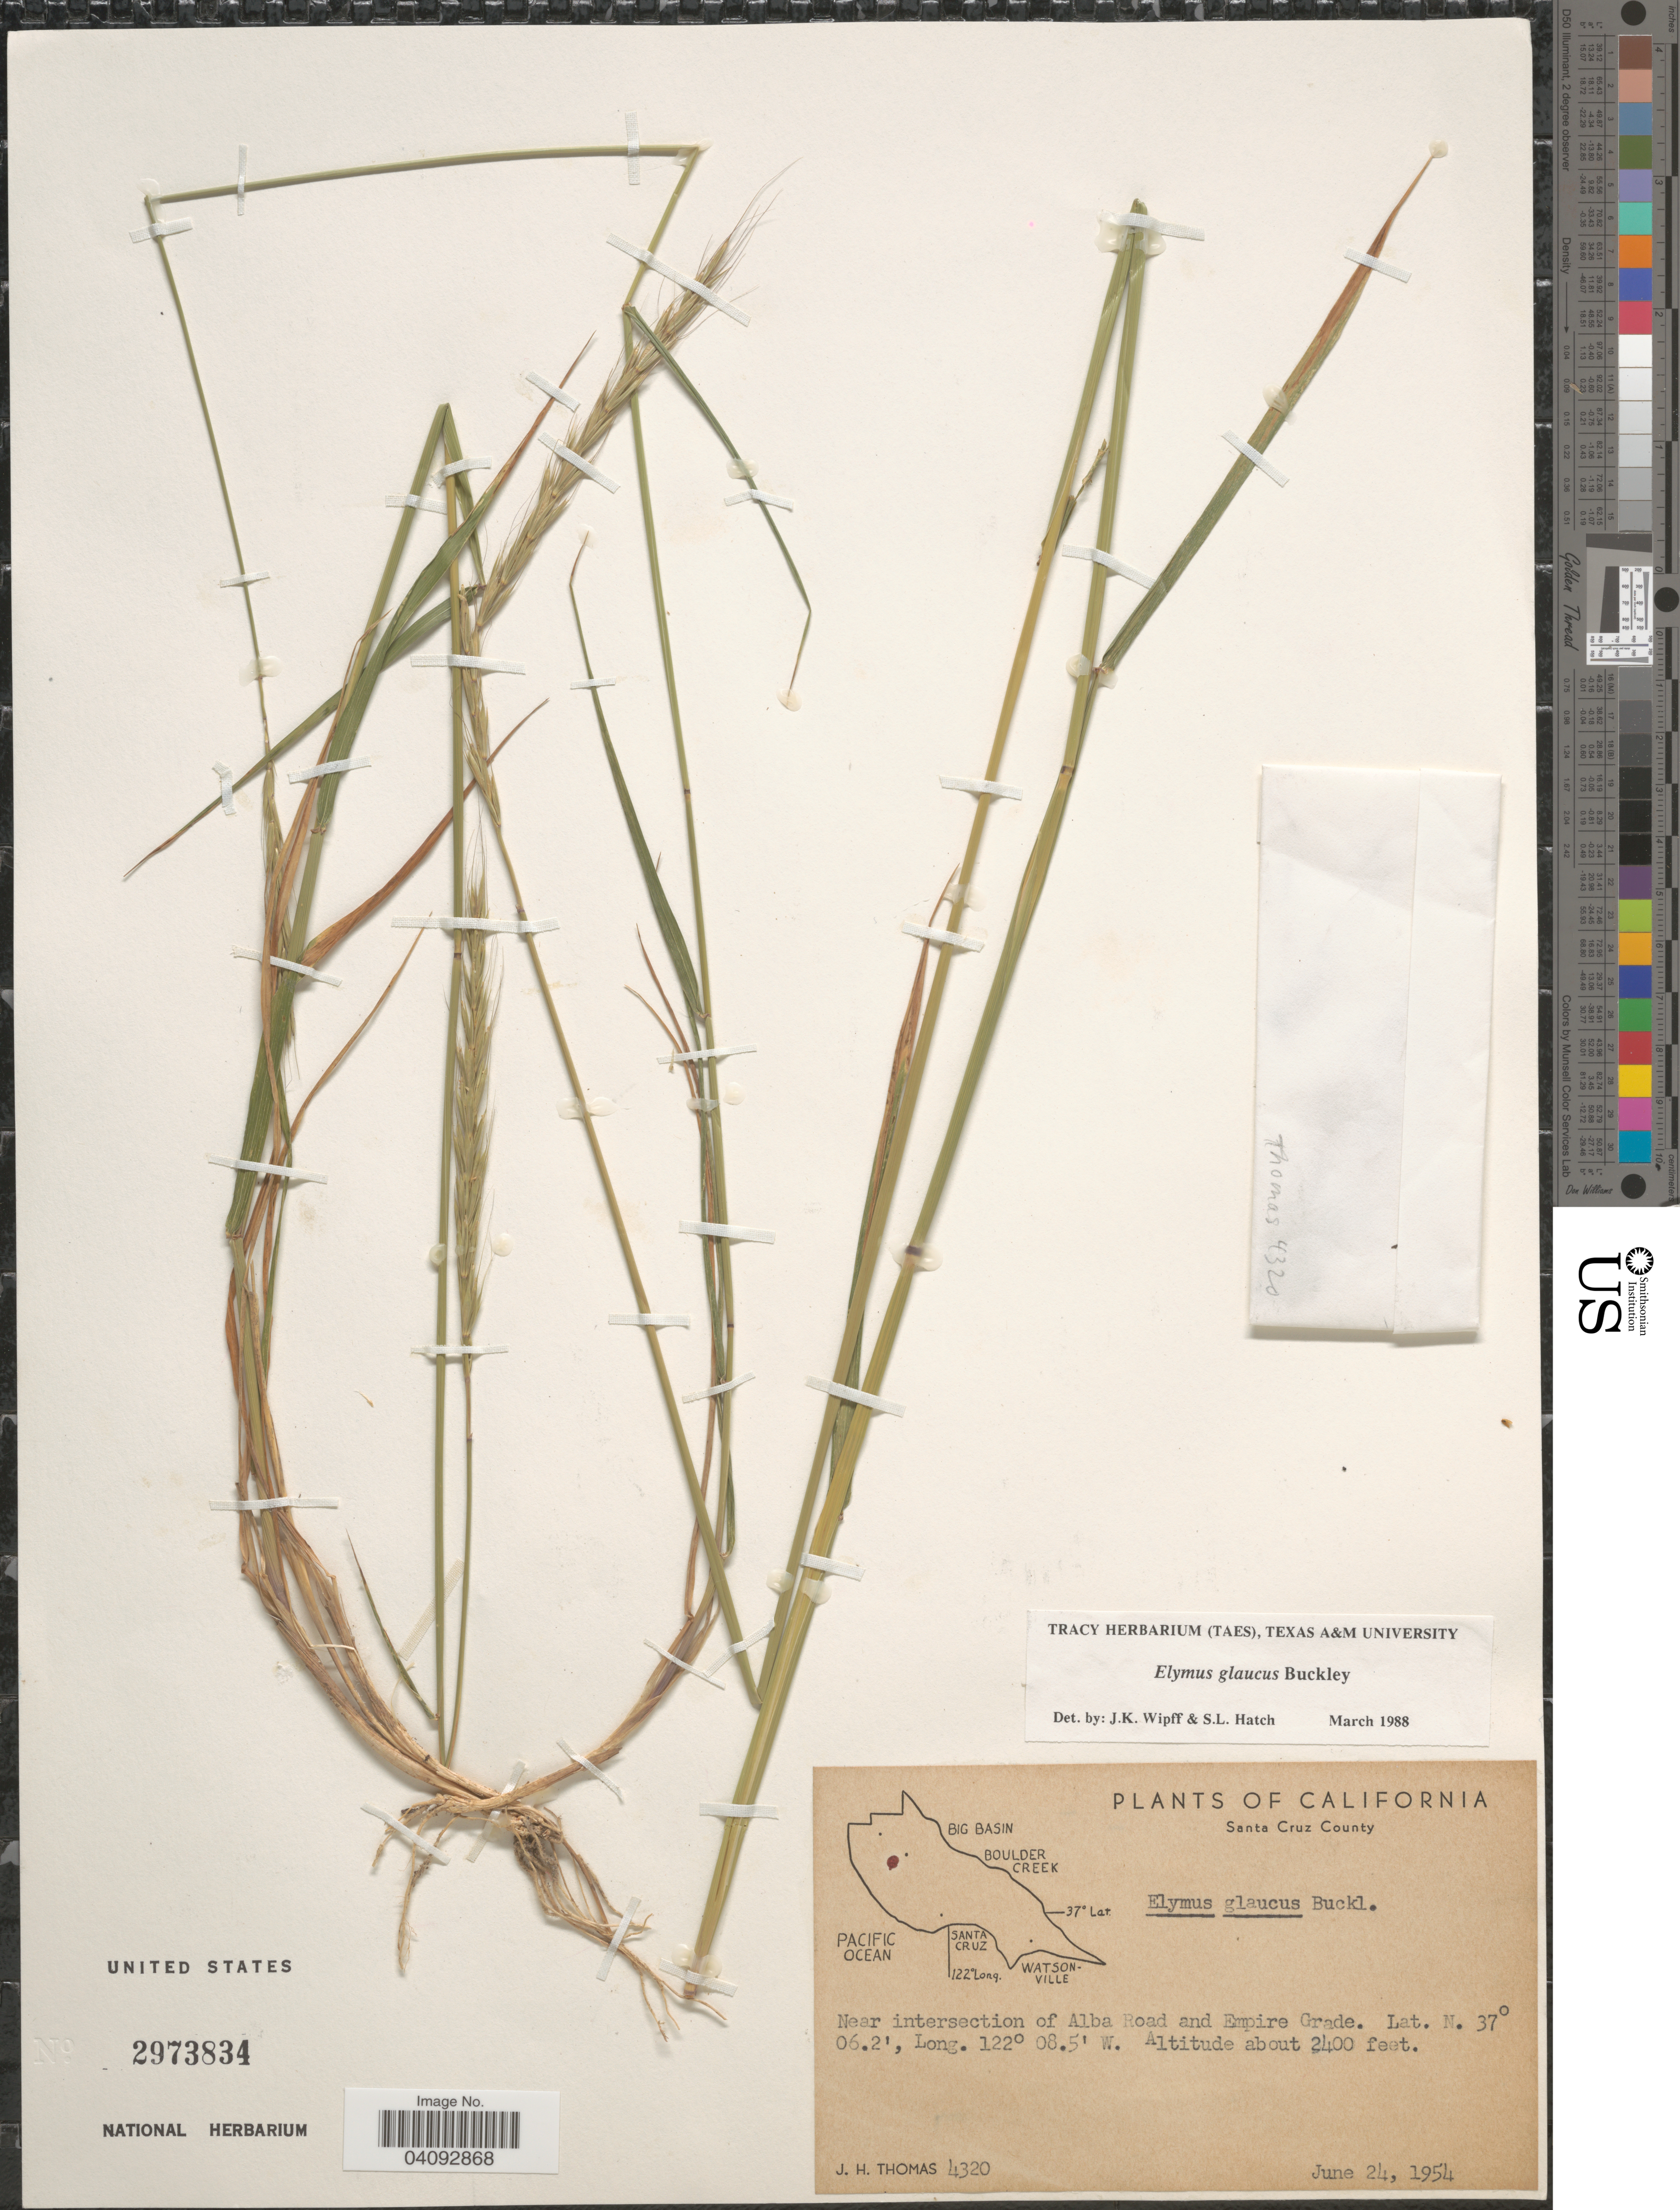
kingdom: Plantae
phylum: Tracheophyta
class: Liliopsida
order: Poales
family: Poaceae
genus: Elymus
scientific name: Elymus glaucus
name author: Buckley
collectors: J. H. Thomas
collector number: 4320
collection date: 1954-06-24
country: United States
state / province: California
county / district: Santa Cruz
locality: Santa Cruz County. Near intersection of Alba Road and Empire Grade.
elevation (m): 732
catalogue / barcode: US 2973834